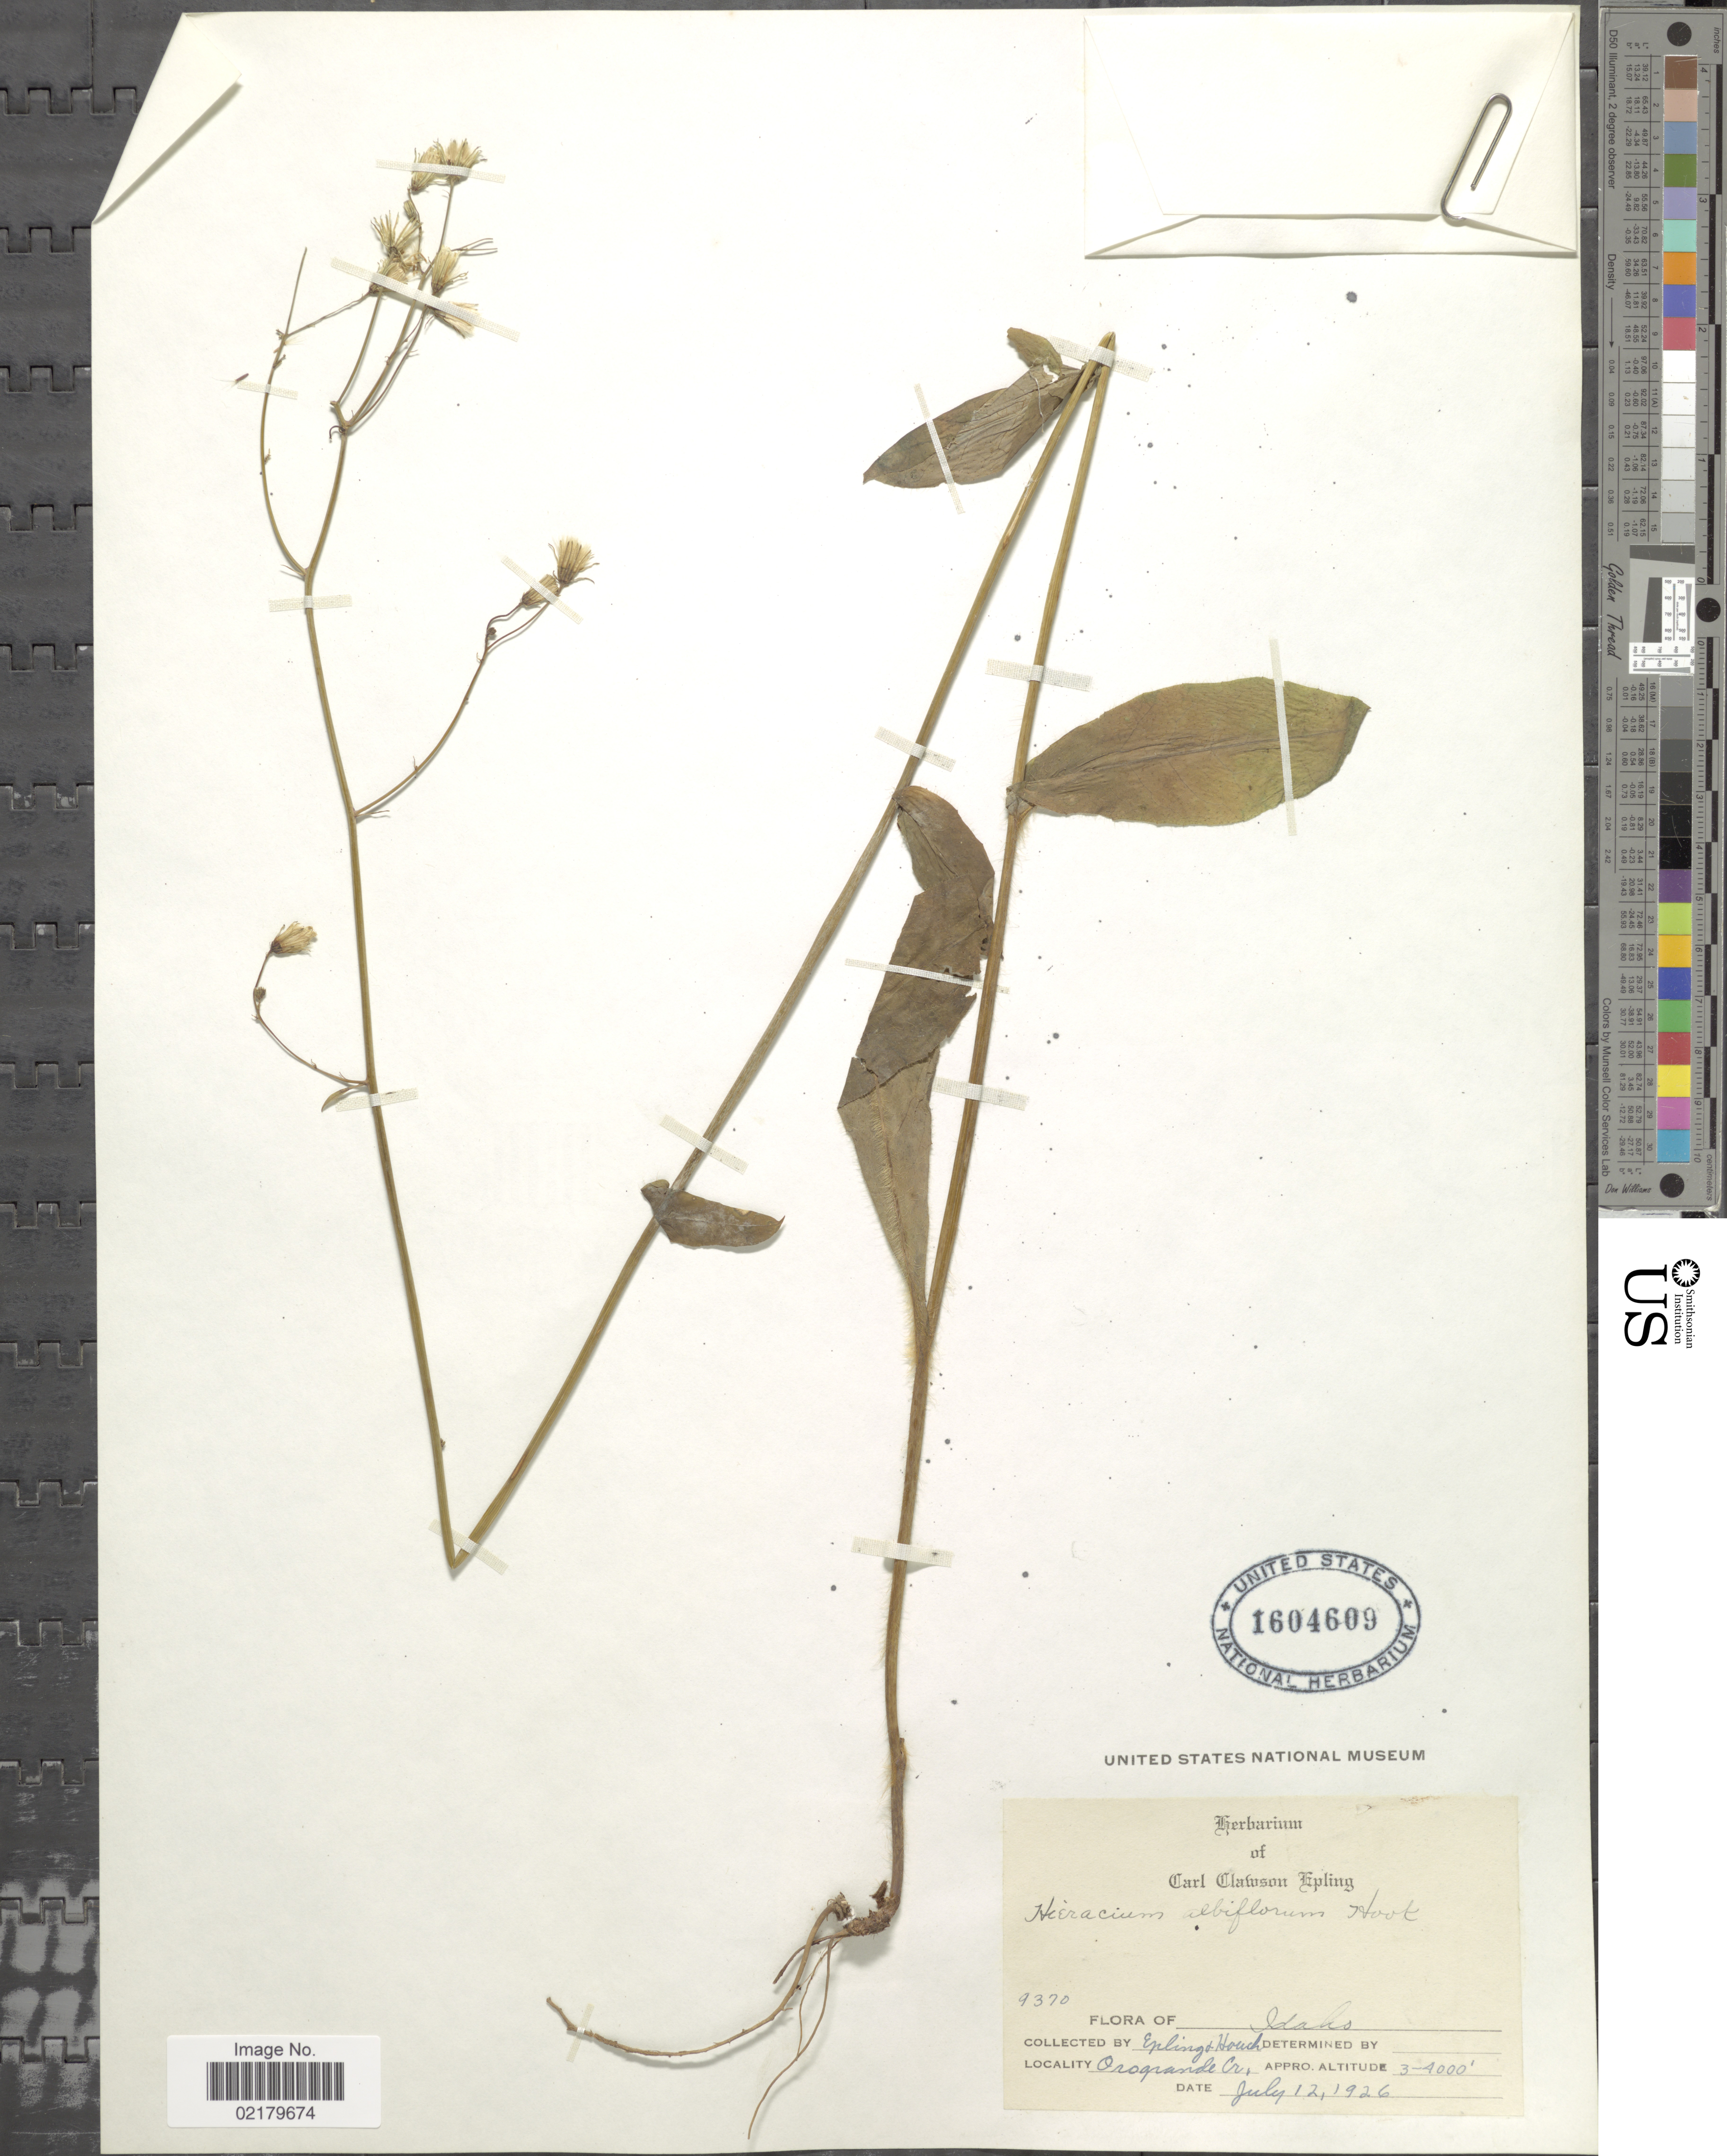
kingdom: Plantae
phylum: Tracheophyta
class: Magnoliopsida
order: Asterales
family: Asteraceae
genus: Hieracium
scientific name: Hieracium albiflorum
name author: Hook.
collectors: C. C. Epling & -. Hauch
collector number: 9370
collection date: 1926-07-12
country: United States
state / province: Idaho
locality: Orogrande Cr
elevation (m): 914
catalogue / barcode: US 1604609